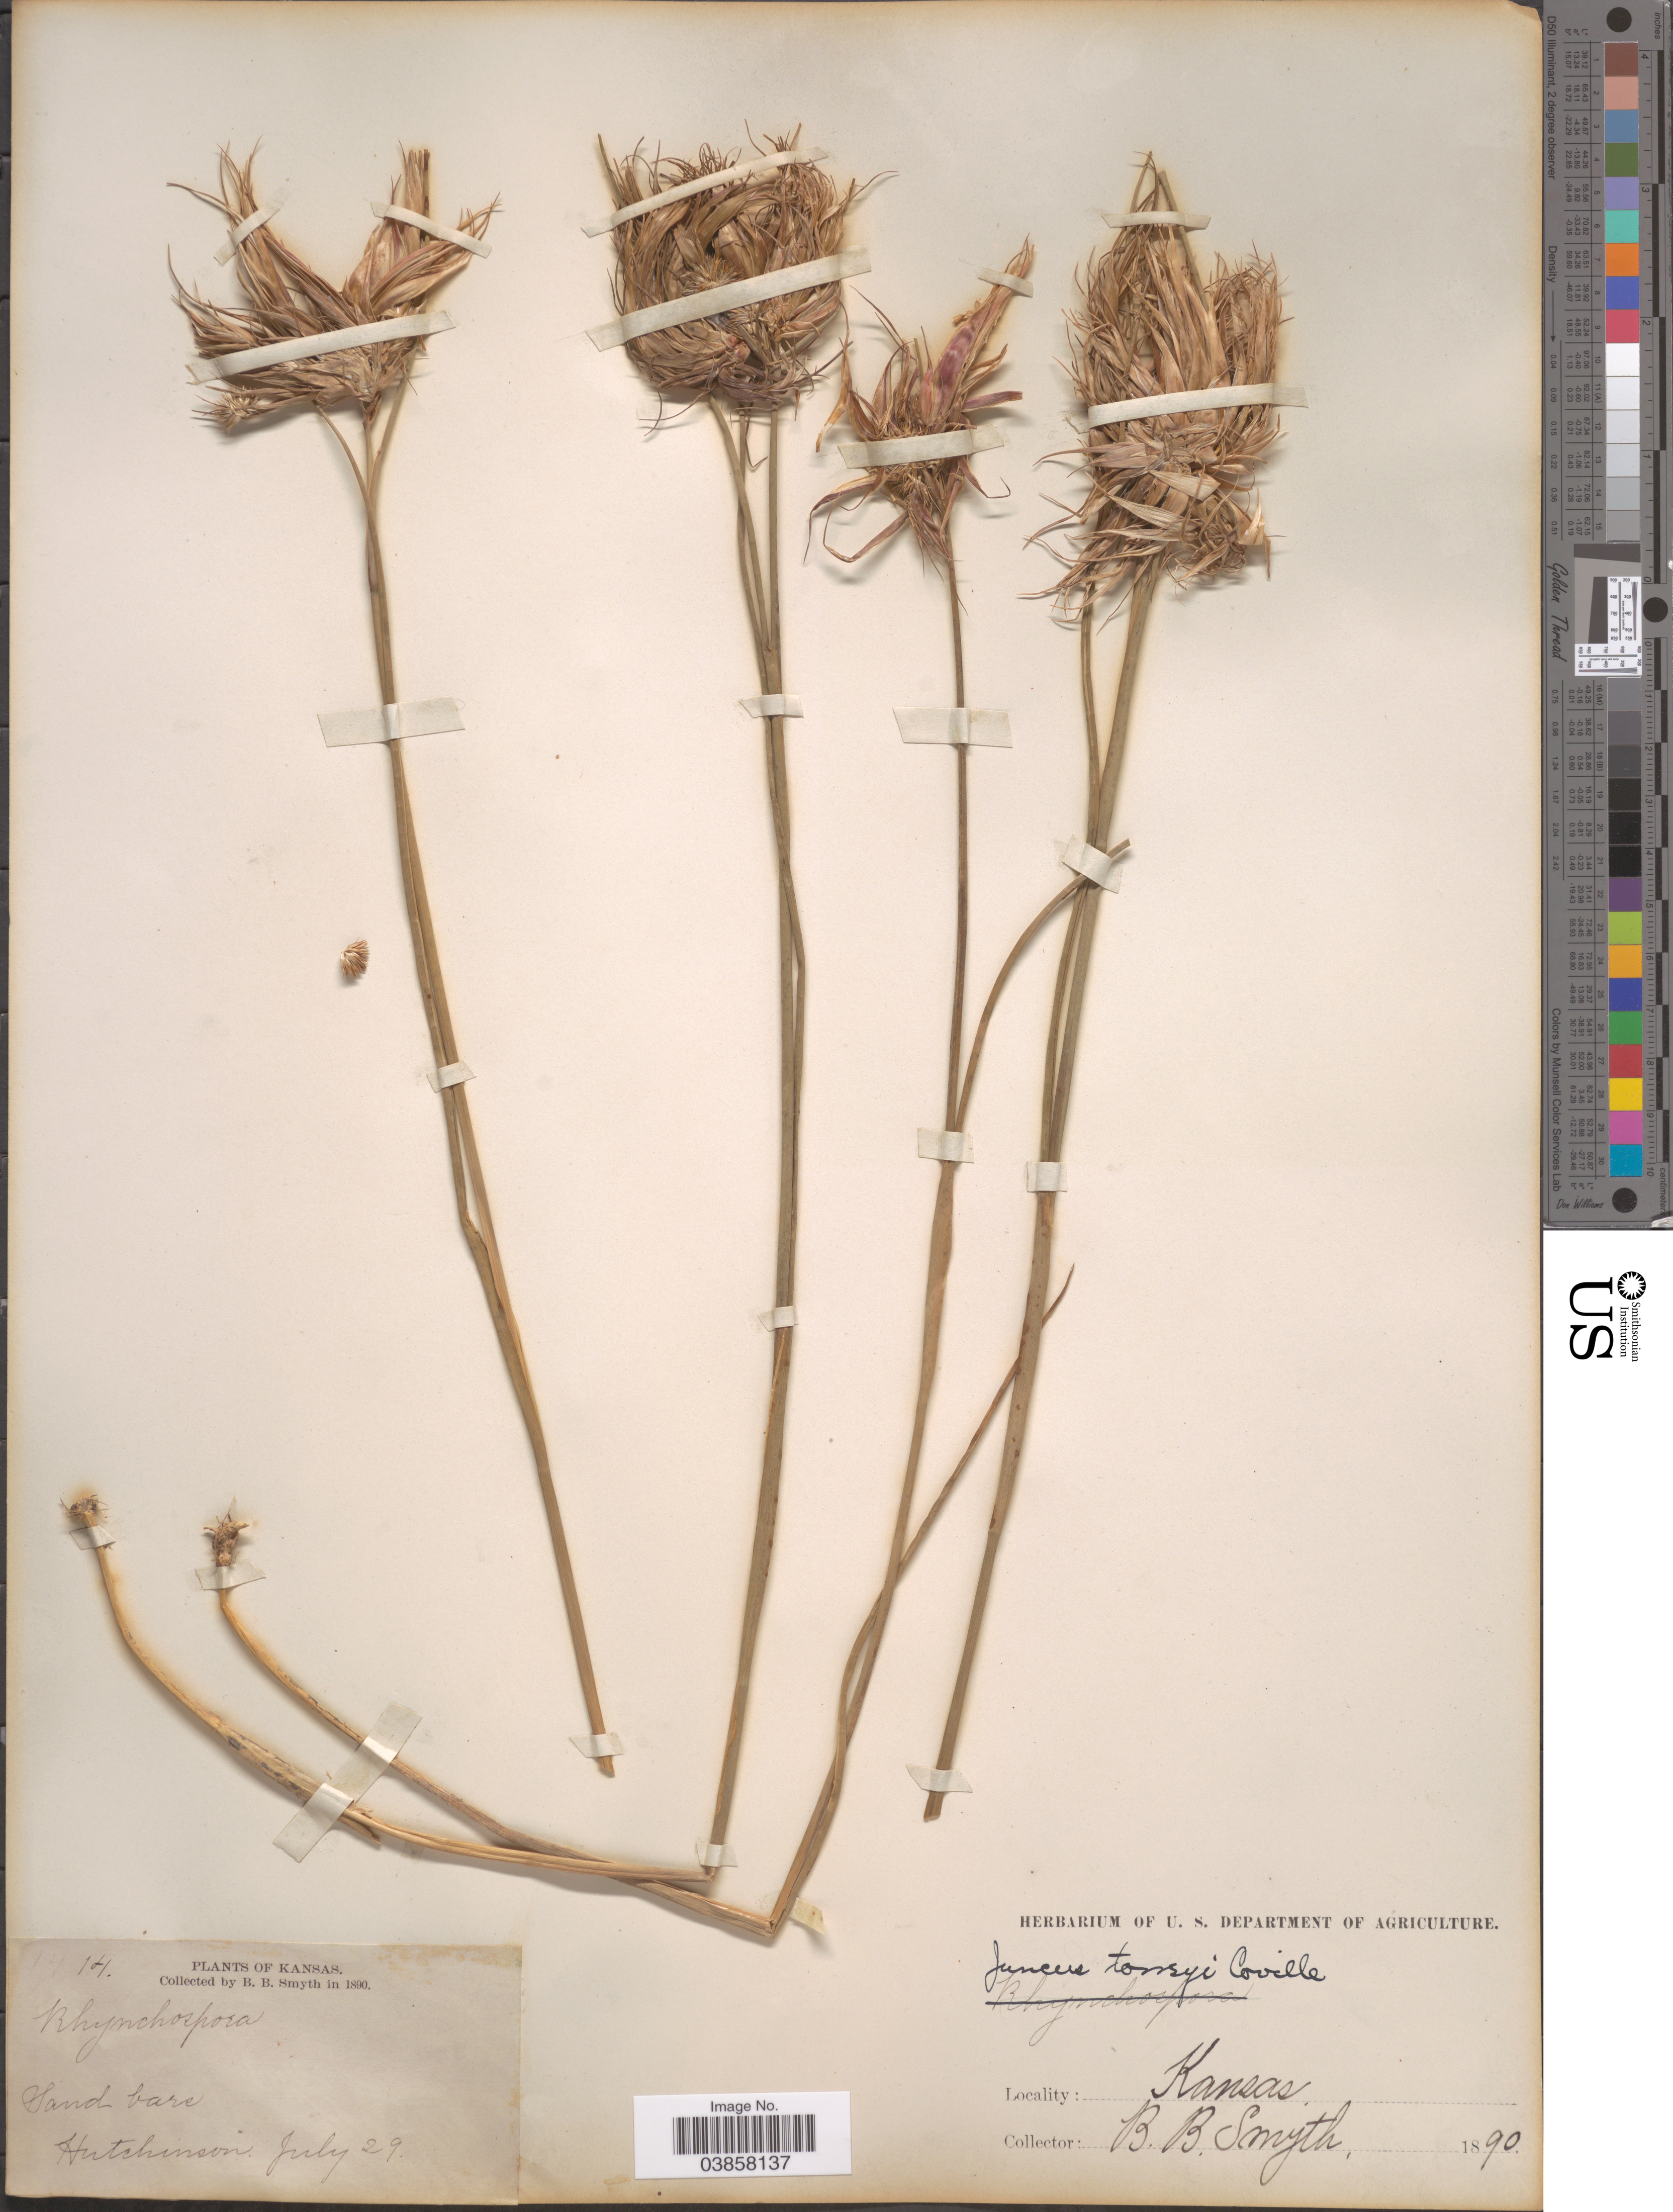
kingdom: Plantae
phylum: Tracheophyta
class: Liliopsida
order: Poales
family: Juncaceae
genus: Juncus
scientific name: Juncus torreyi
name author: Coville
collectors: B. Smyth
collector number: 14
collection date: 1890-07-29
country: United States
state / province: Kansas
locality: Hutchinson.